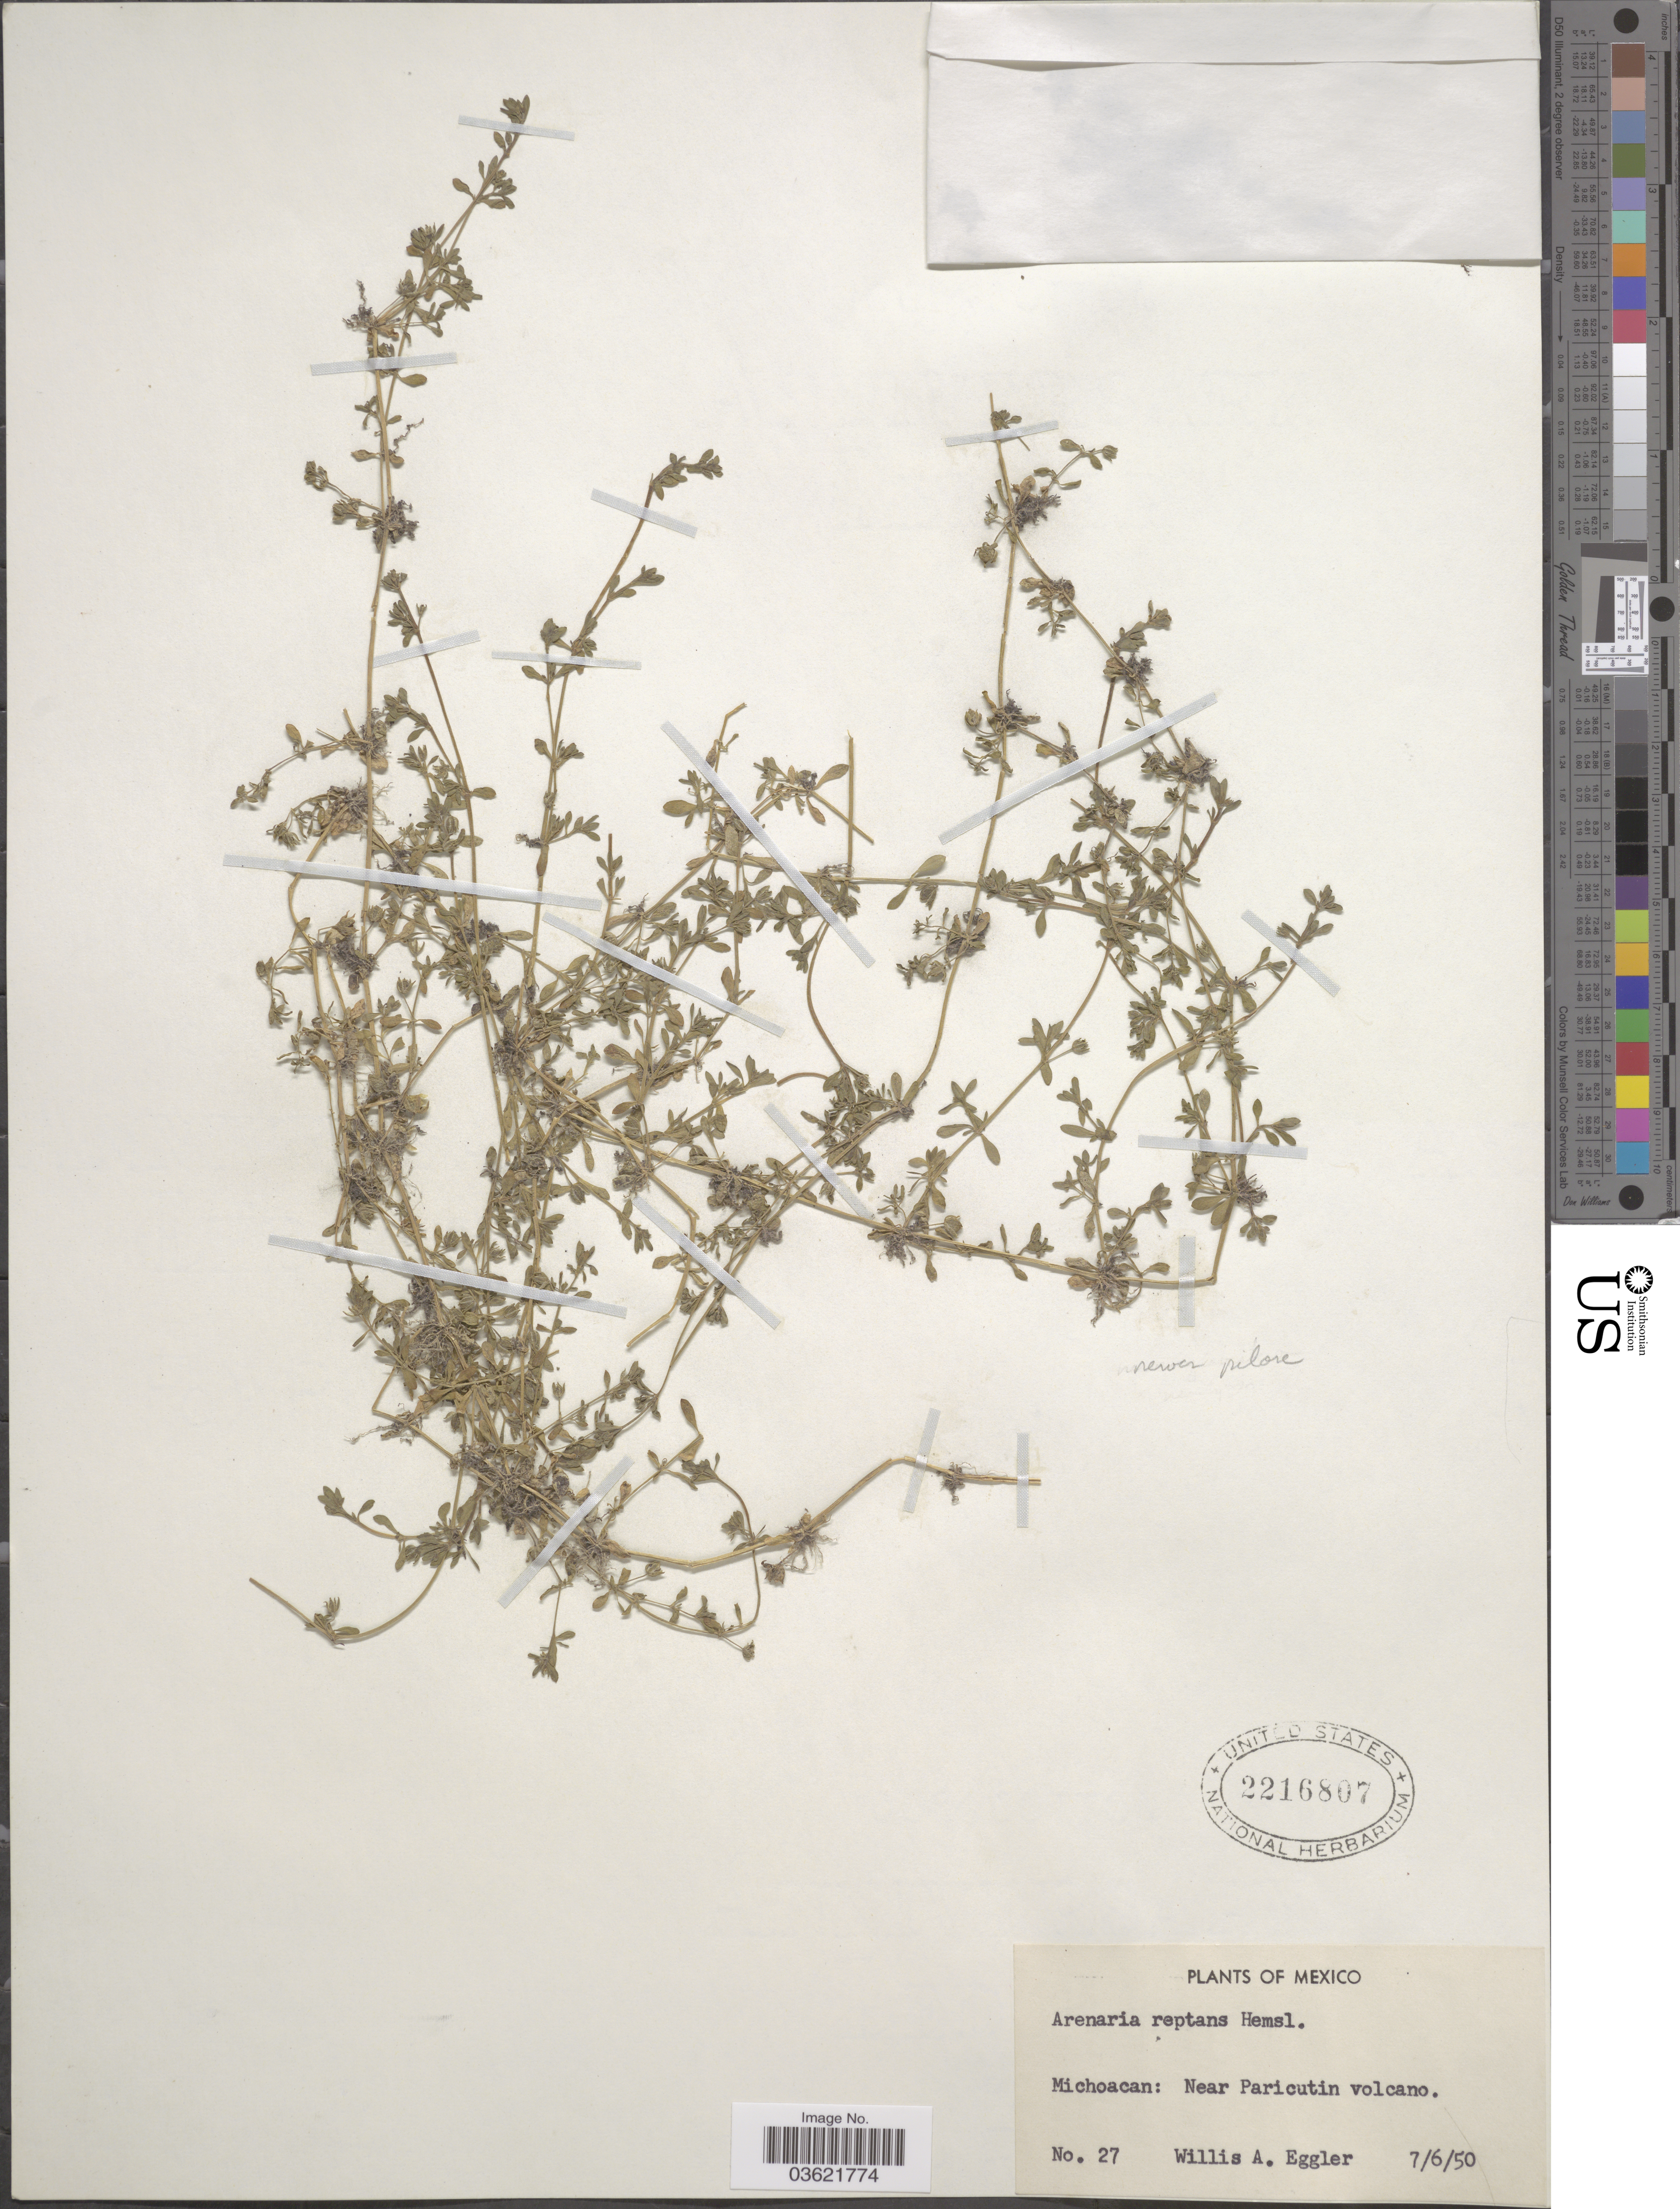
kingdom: Plantae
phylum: Tracheophyta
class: Magnoliopsida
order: Caryophyllales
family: Caryophyllaceae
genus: Arenaria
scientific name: Arenaria reptans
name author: Hemsl.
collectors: W. A. Eggler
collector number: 27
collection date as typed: Transcribed d/m/y: 7/6/50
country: Mexico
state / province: Michoacán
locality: Near Paricutin volcano.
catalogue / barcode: US 2216807